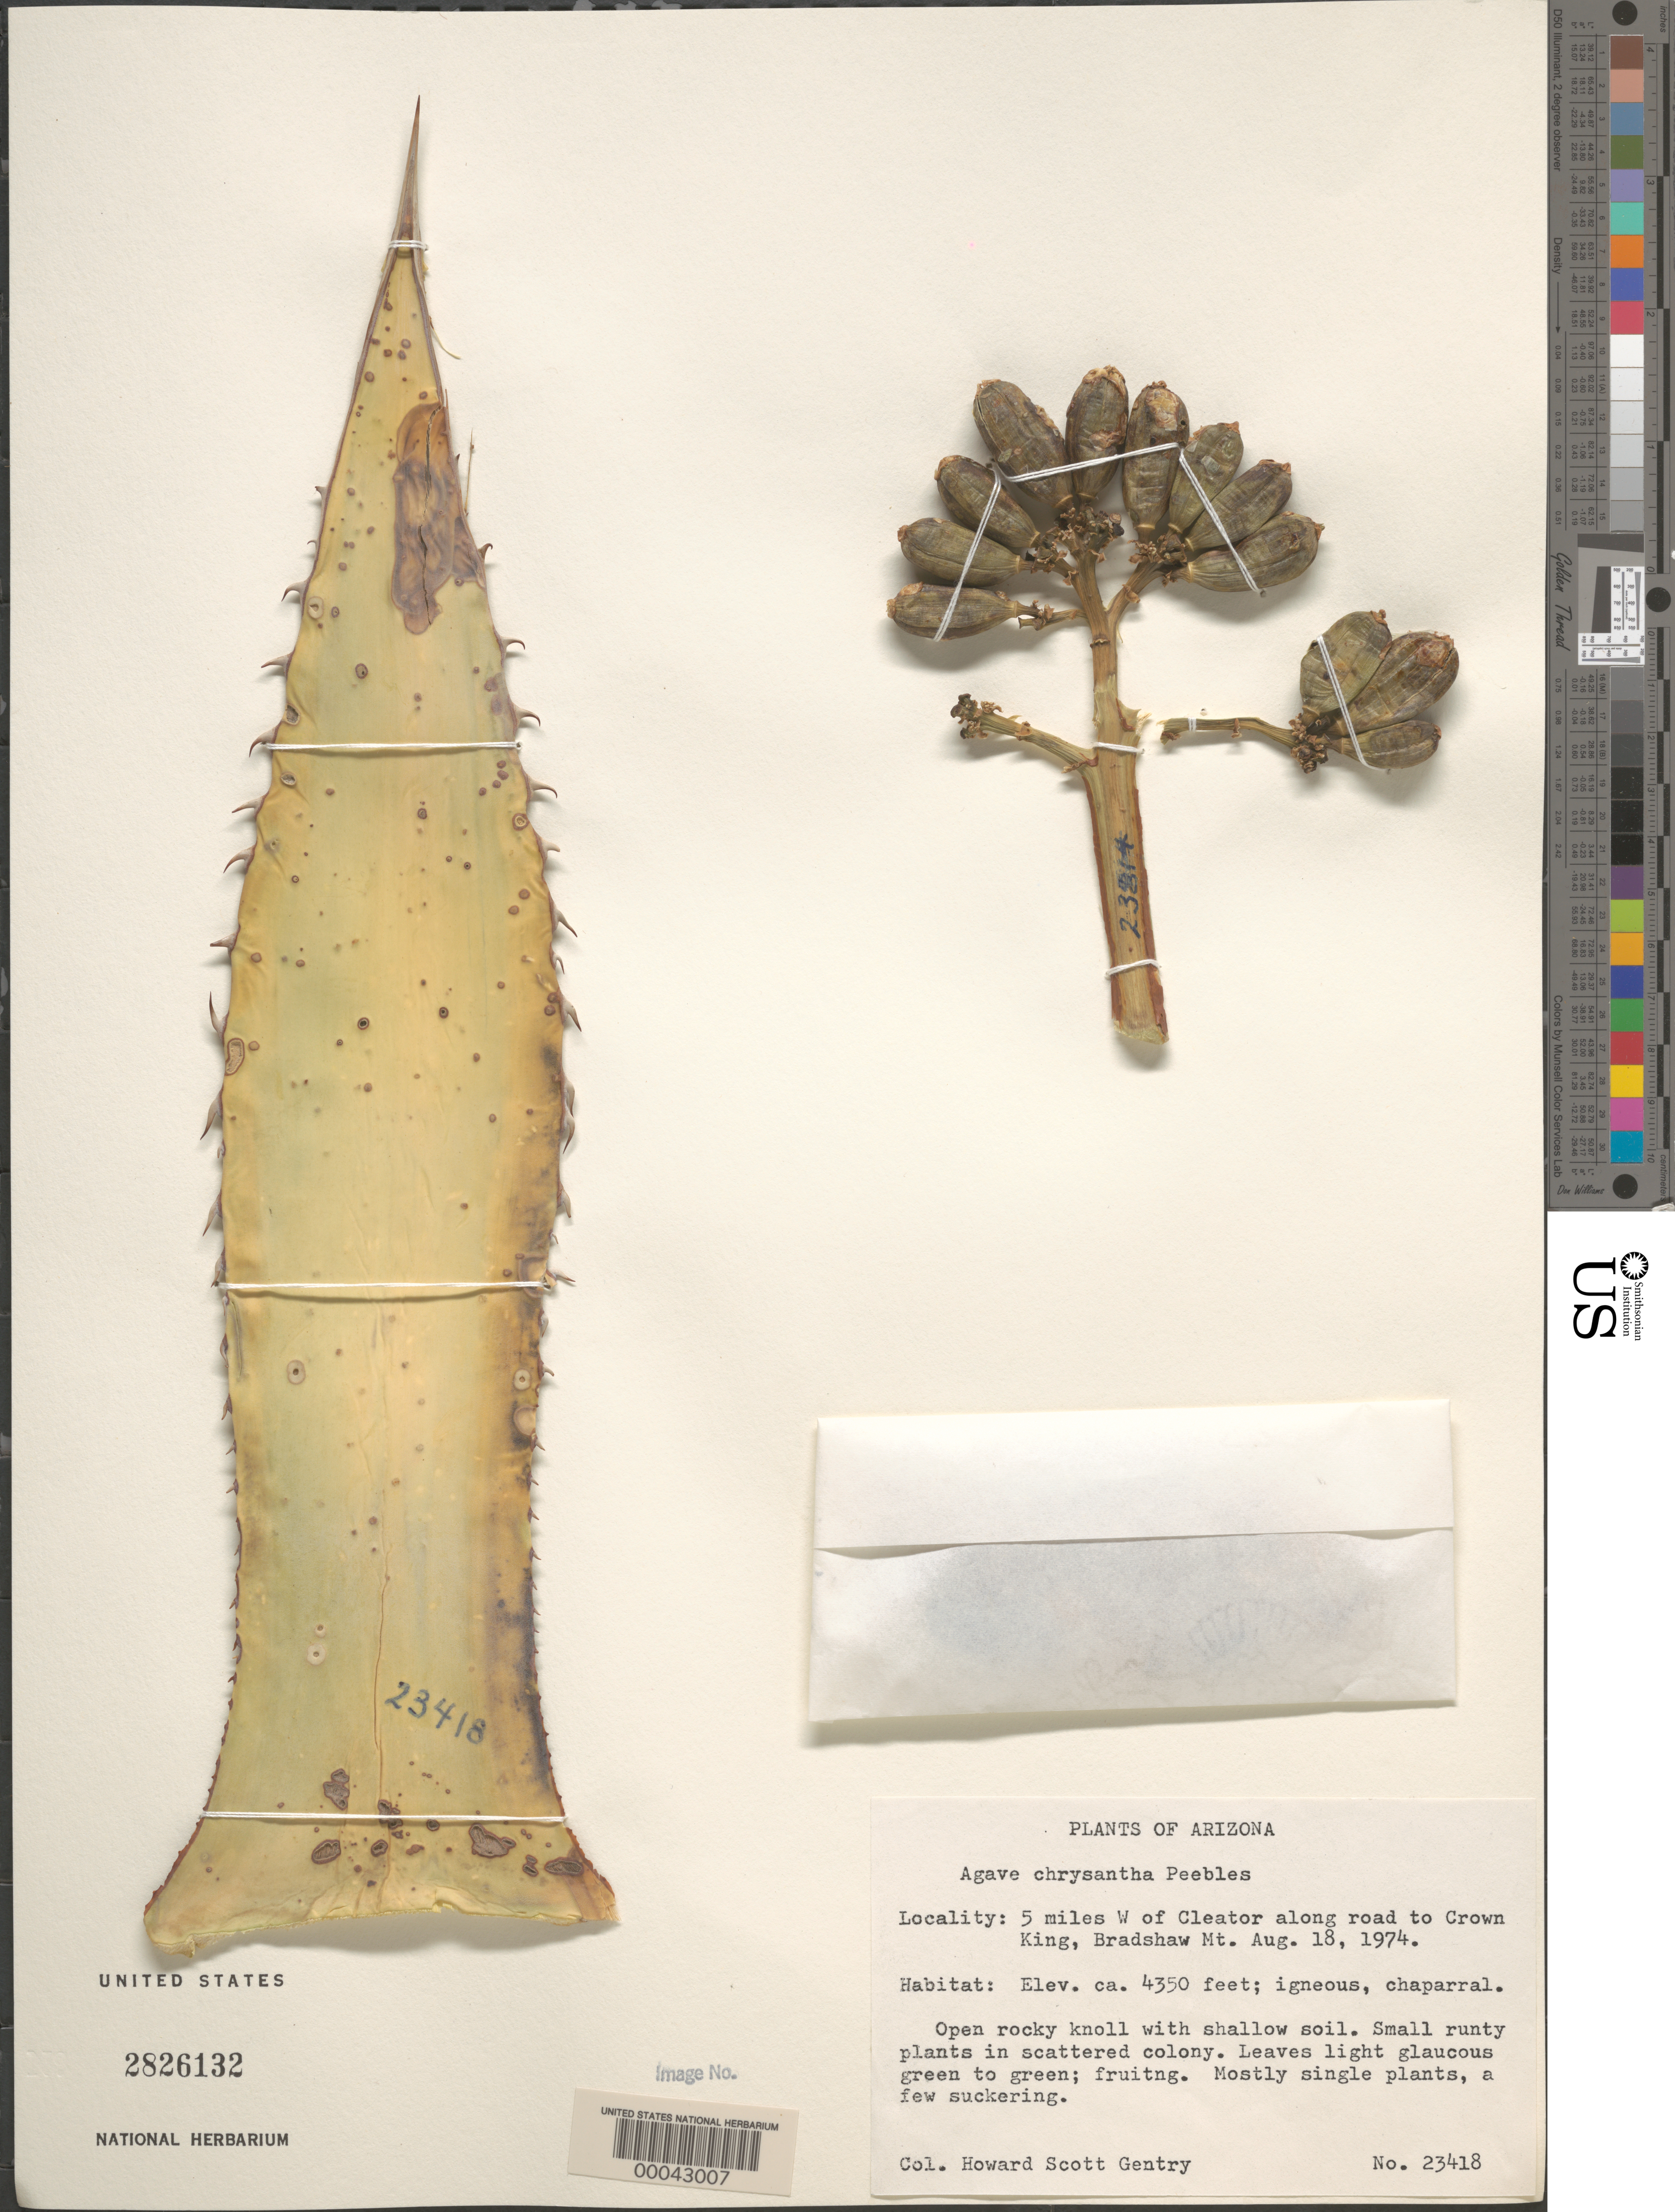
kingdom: Plantae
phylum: Tracheophyta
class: Liliopsida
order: Asparagales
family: Asparagaceae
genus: Agave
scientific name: Agave chrysantha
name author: Peebles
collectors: H. S. Gentry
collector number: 23418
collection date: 1974-08-18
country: United States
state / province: Arizona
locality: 5 miles W of Cleator along road to Crown King, Bradshaw Mt.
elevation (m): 1326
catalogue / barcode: US 2826132